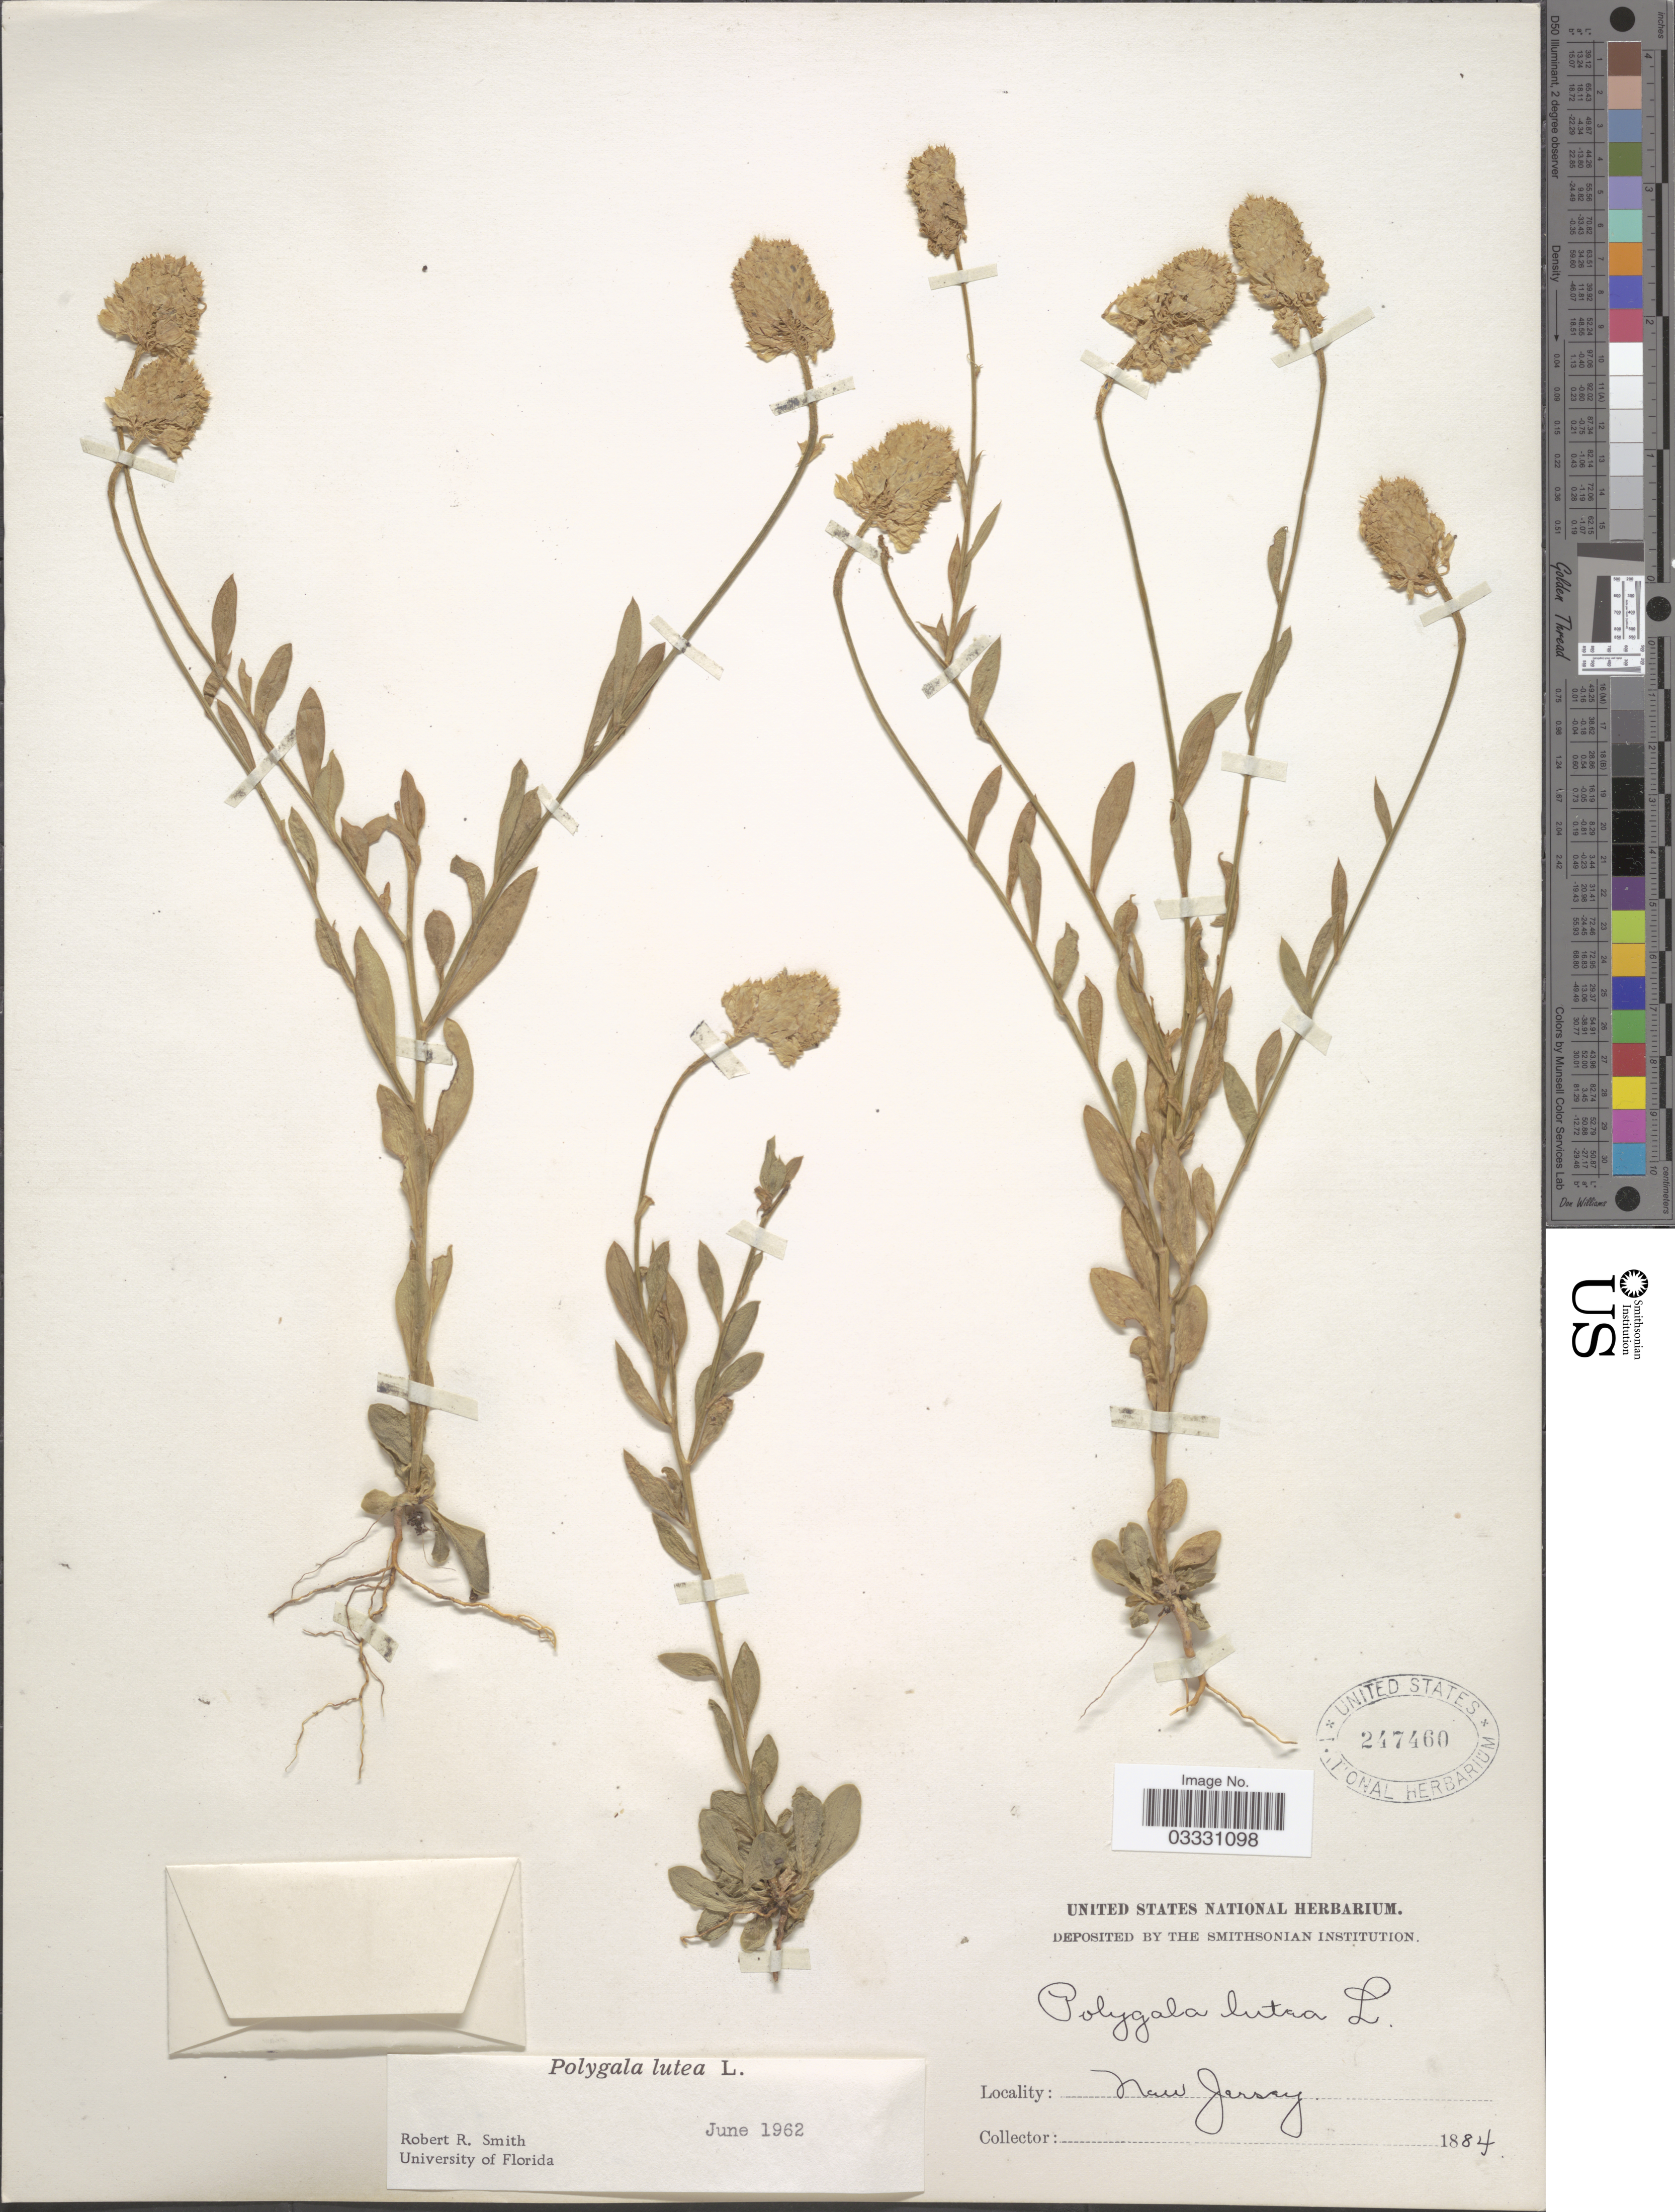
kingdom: Plantae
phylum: Tracheophyta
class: Magnoliopsida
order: Fabales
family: Polygalaceae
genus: Polygala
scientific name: Polygala lutea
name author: L.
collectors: ex herb. United States National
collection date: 1884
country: United States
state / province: New Jersey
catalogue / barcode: US 247460